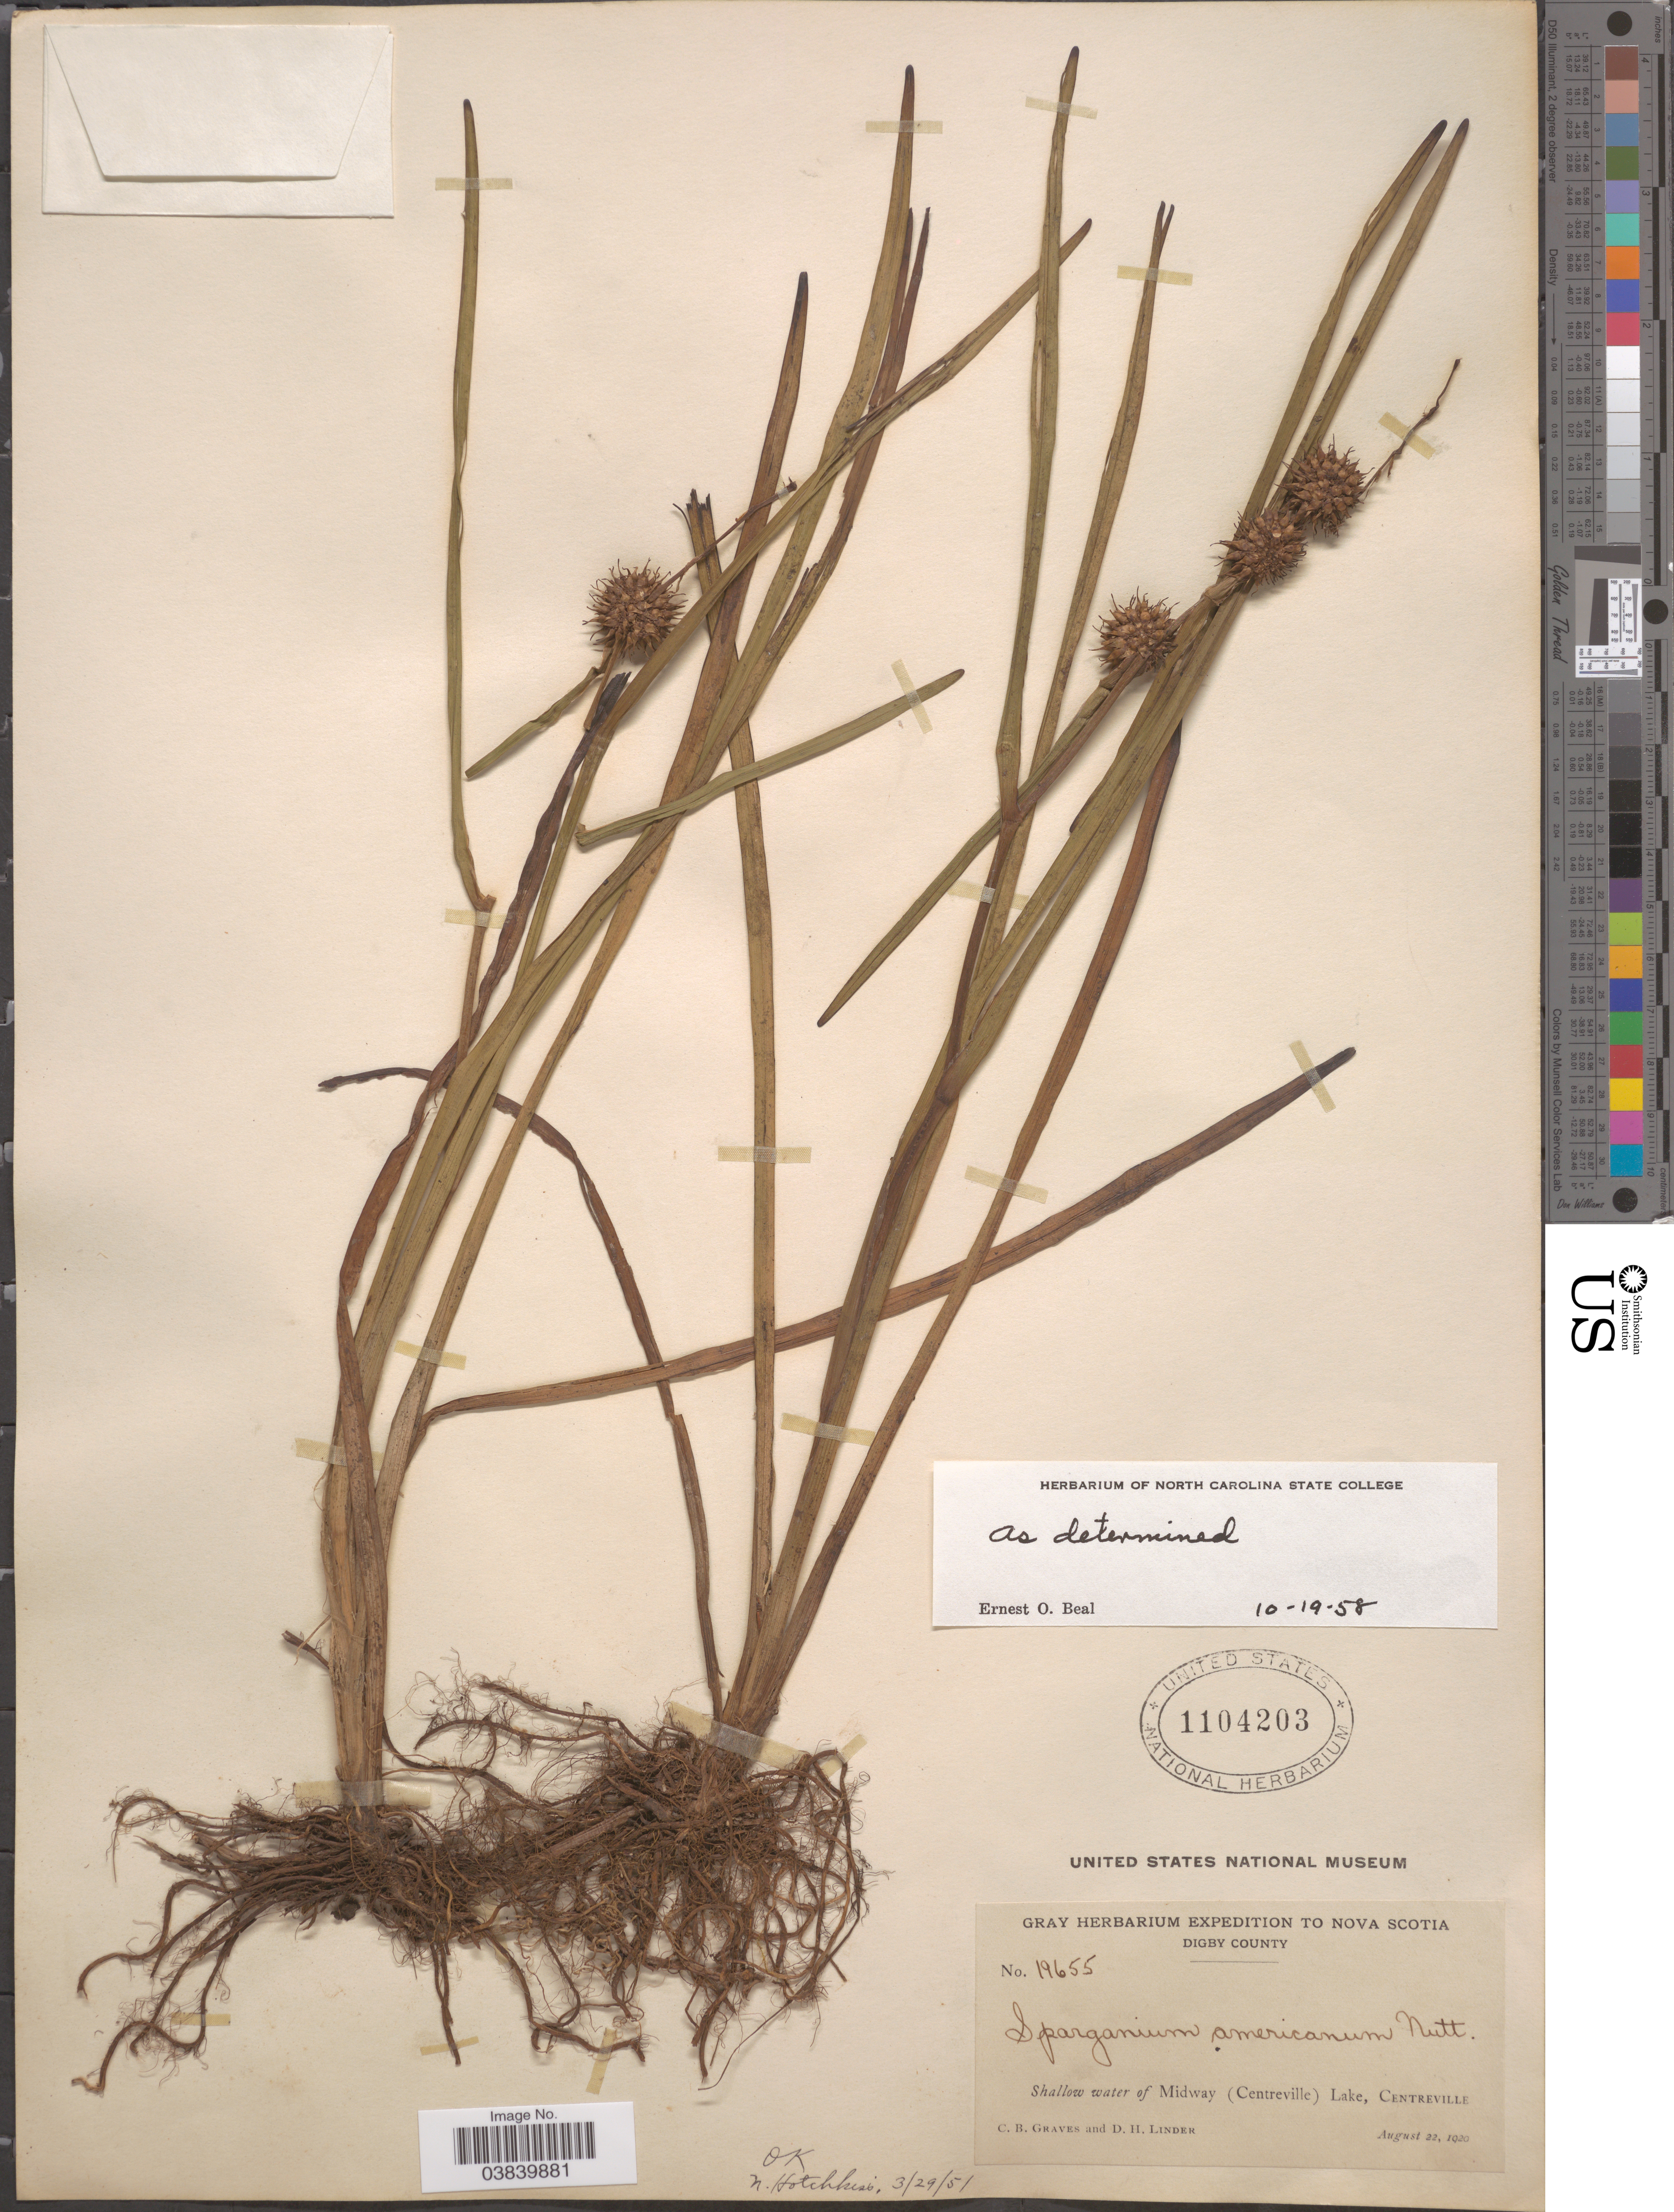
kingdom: Plantae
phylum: Tracheophyta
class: Liliopsida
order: Poales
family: Typhaceae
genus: Sparganium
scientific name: Sparganium americanum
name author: Nutt.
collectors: C. Graves & D. Linder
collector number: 19655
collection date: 1920-08-22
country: Canada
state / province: Nova Scotia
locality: Digby County. Shallow water of Midway (Centreville) Lake, Centreville.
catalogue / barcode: US 1104203